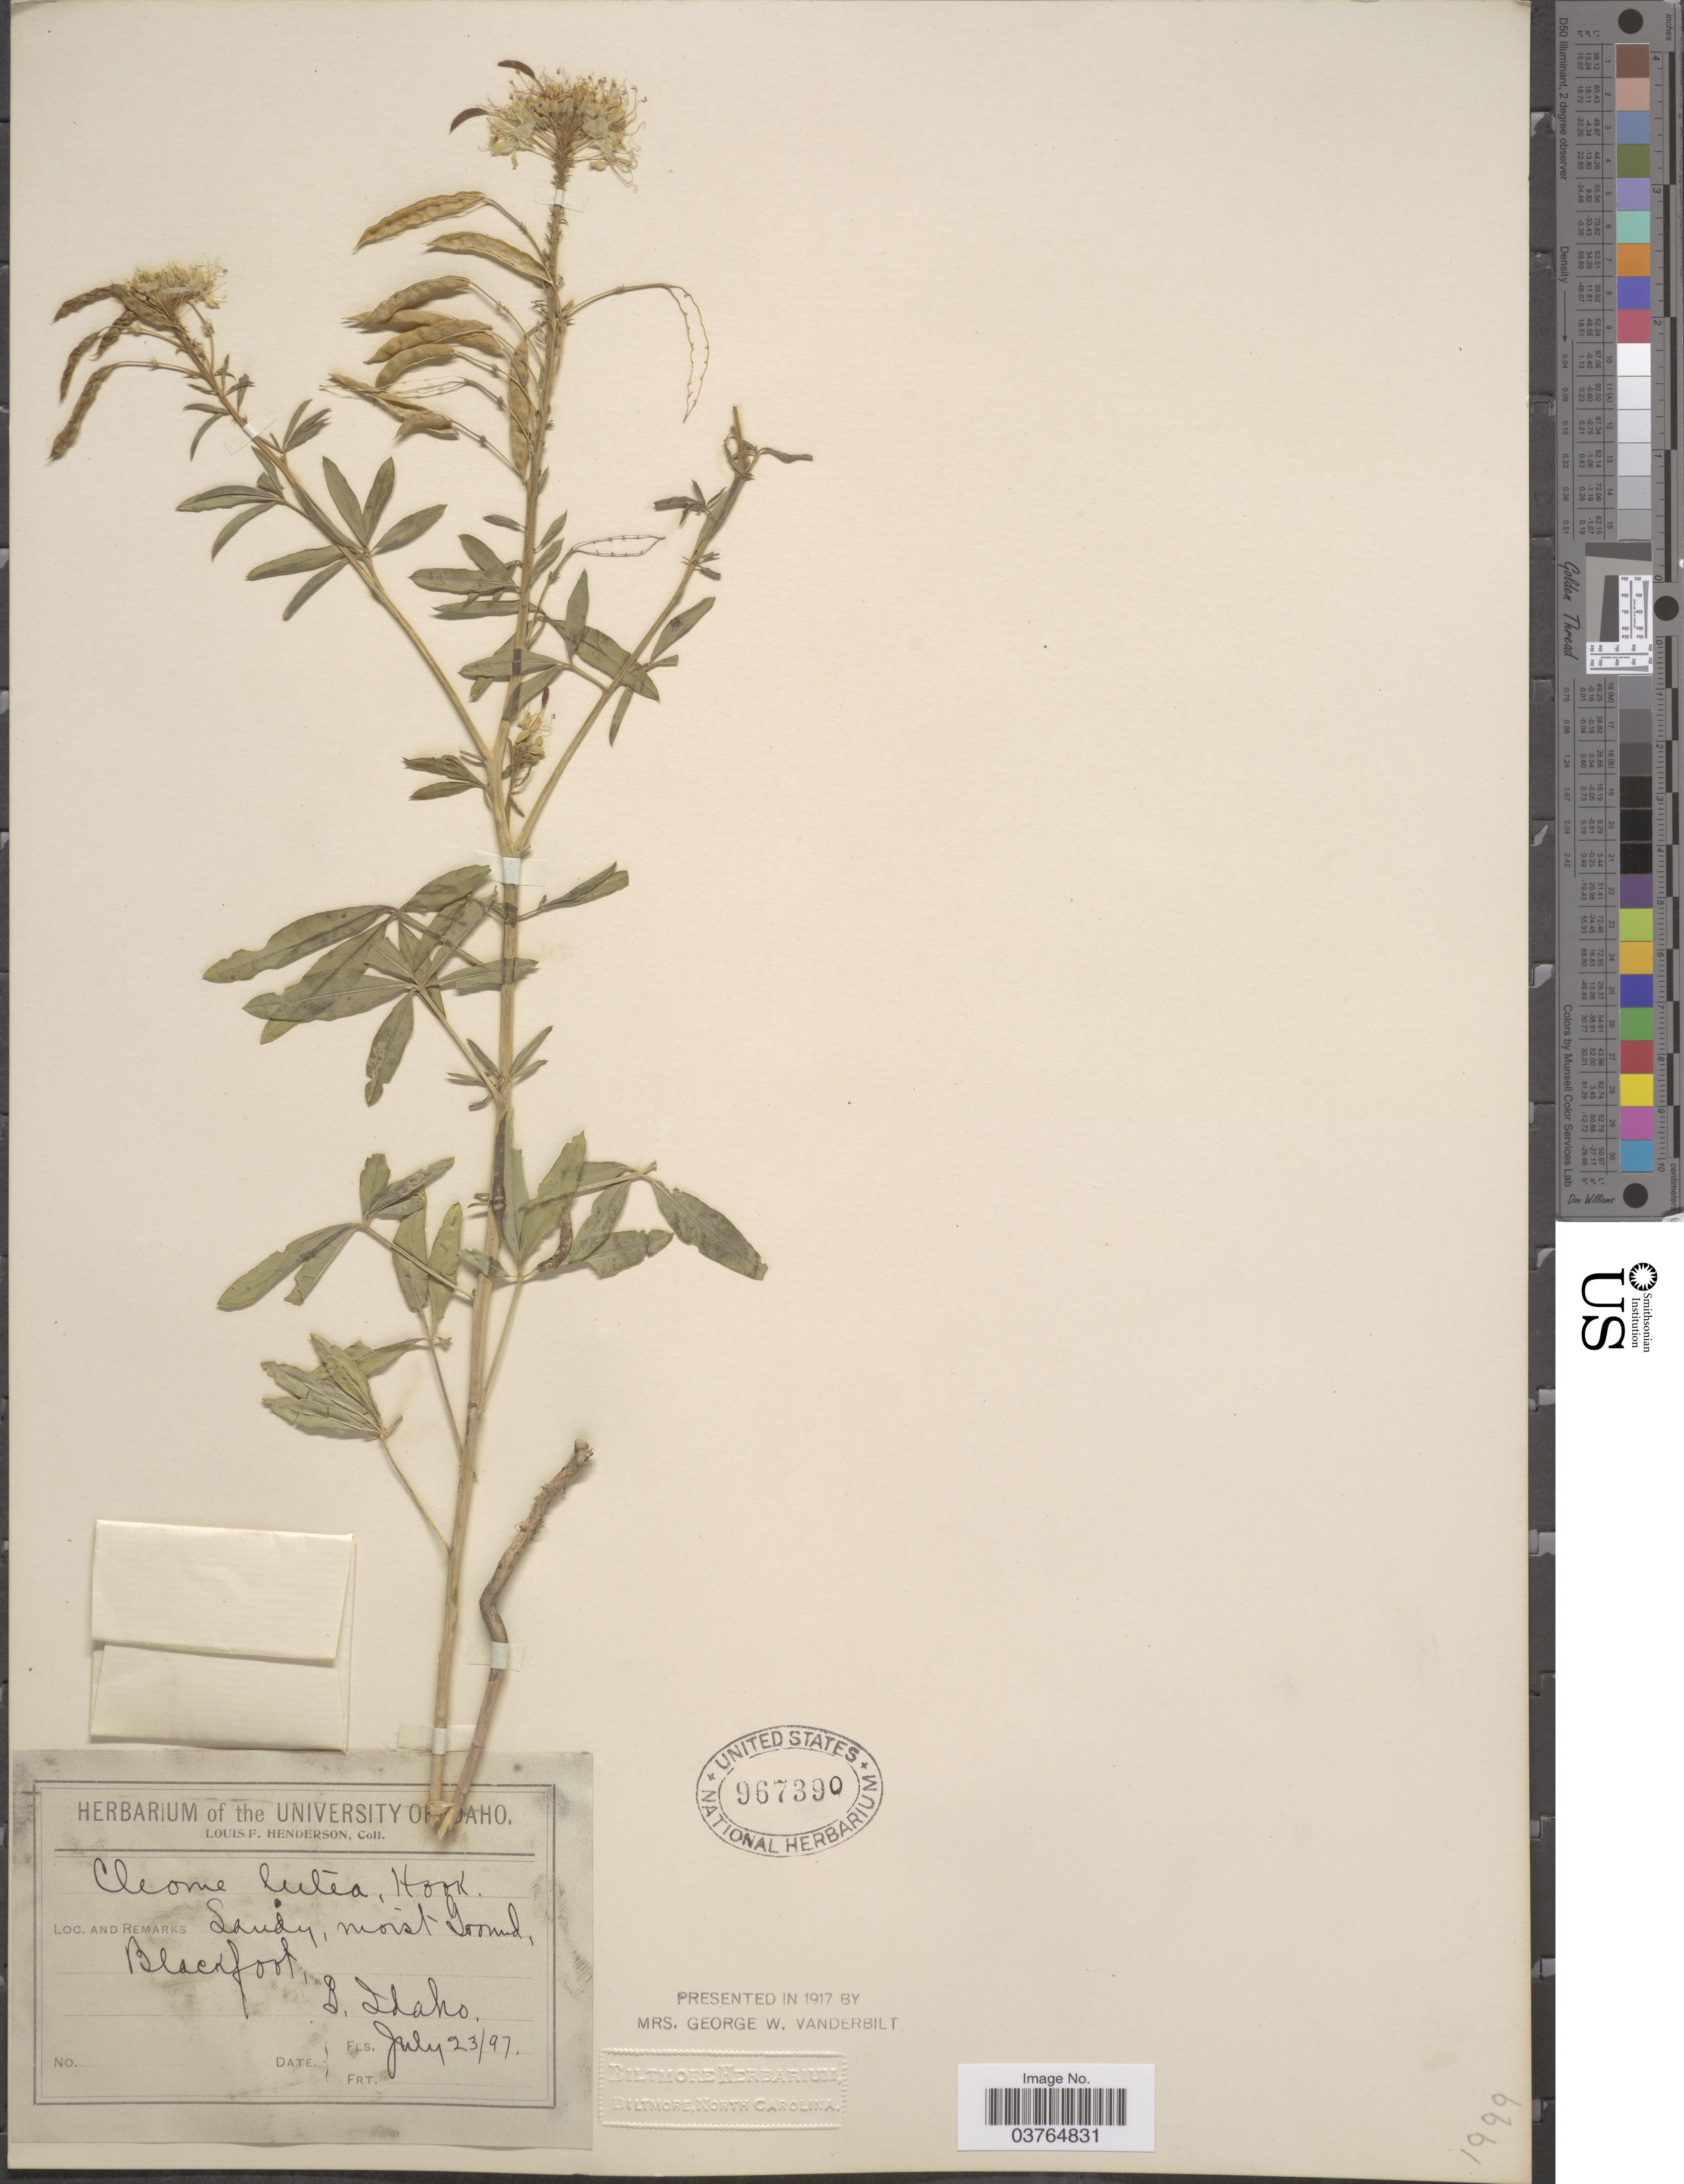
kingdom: Plantae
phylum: Tracheophyta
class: Magnoliopsida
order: Brassicales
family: Cleomaceae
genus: Cleomella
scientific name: Cleomella lutea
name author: (Hook.) Roalson & J.C. Hall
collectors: L. Henderson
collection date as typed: Transcribed d/m/y: 23/7/97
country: United States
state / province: Idaho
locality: Blackfoot, S. Idaho.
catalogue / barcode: US 967390